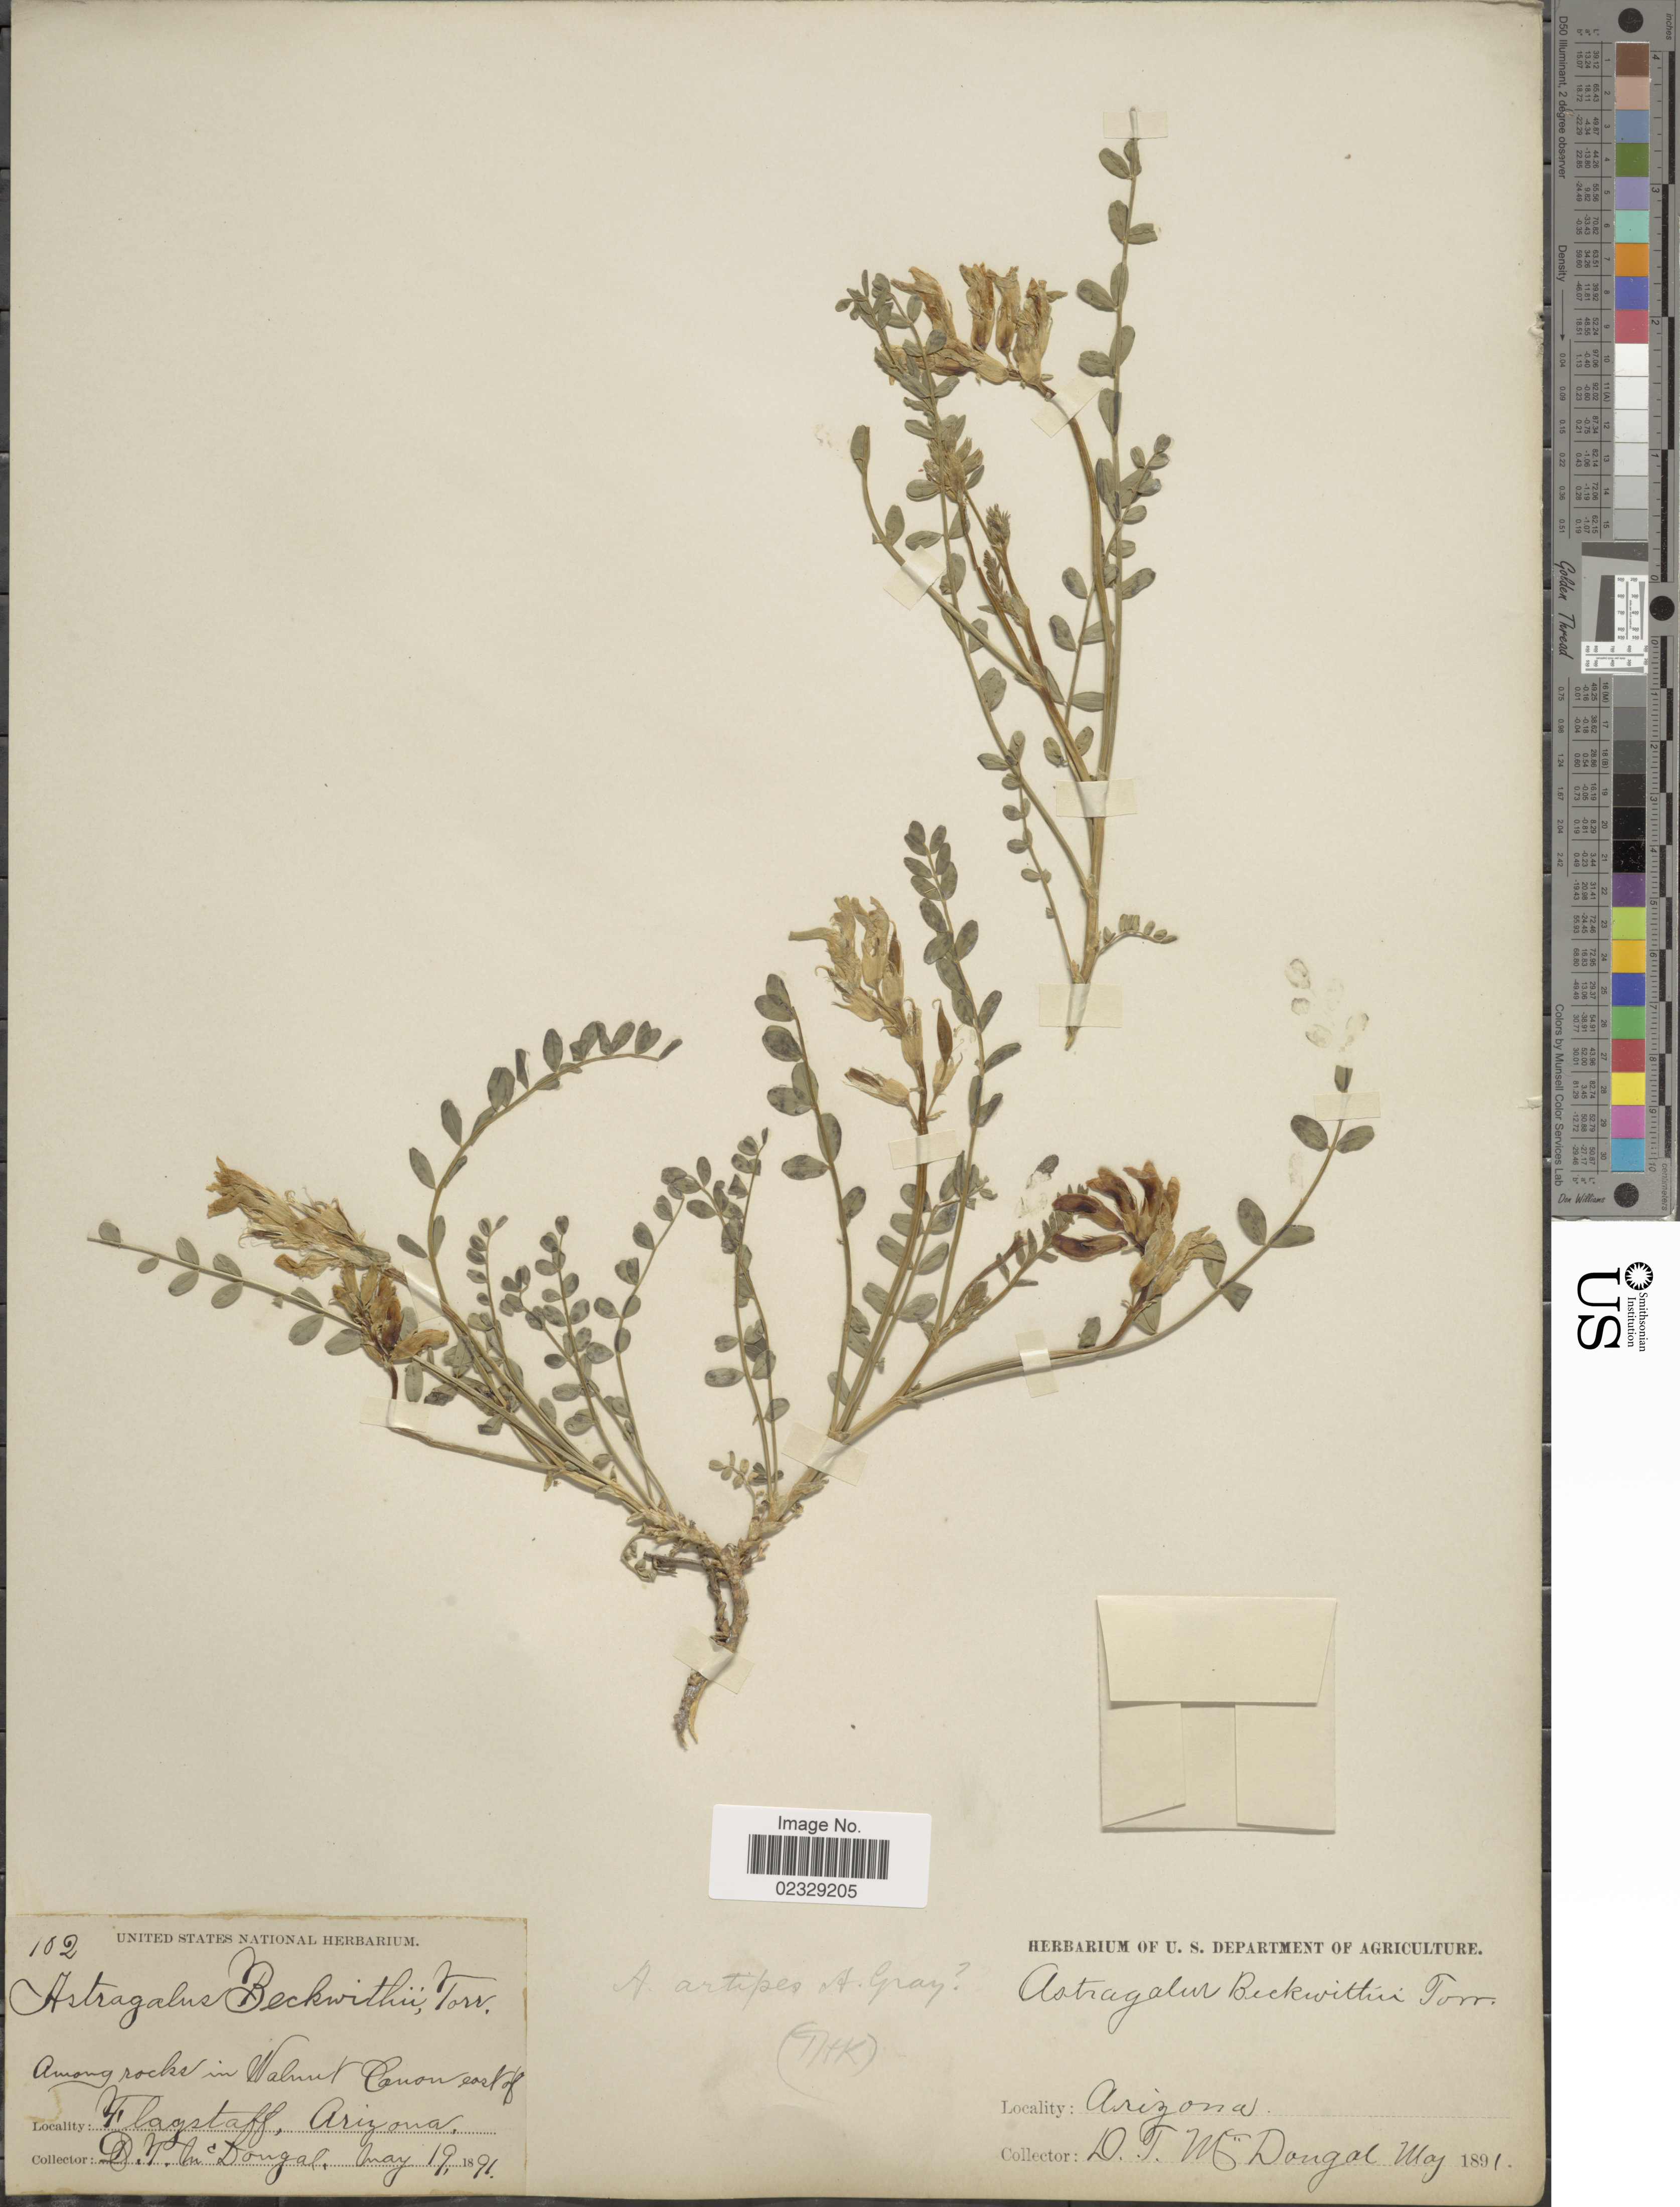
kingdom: Plantae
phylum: Tracheophyta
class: Magnoliopsida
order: Fabales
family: Fabaceae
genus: Astragalus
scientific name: Astragalus artipes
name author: A. Gray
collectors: D. McDougal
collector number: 102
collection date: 1891-05-19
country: United States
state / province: Arizona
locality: Among rocks in Walnut Canon east of Flagstaff